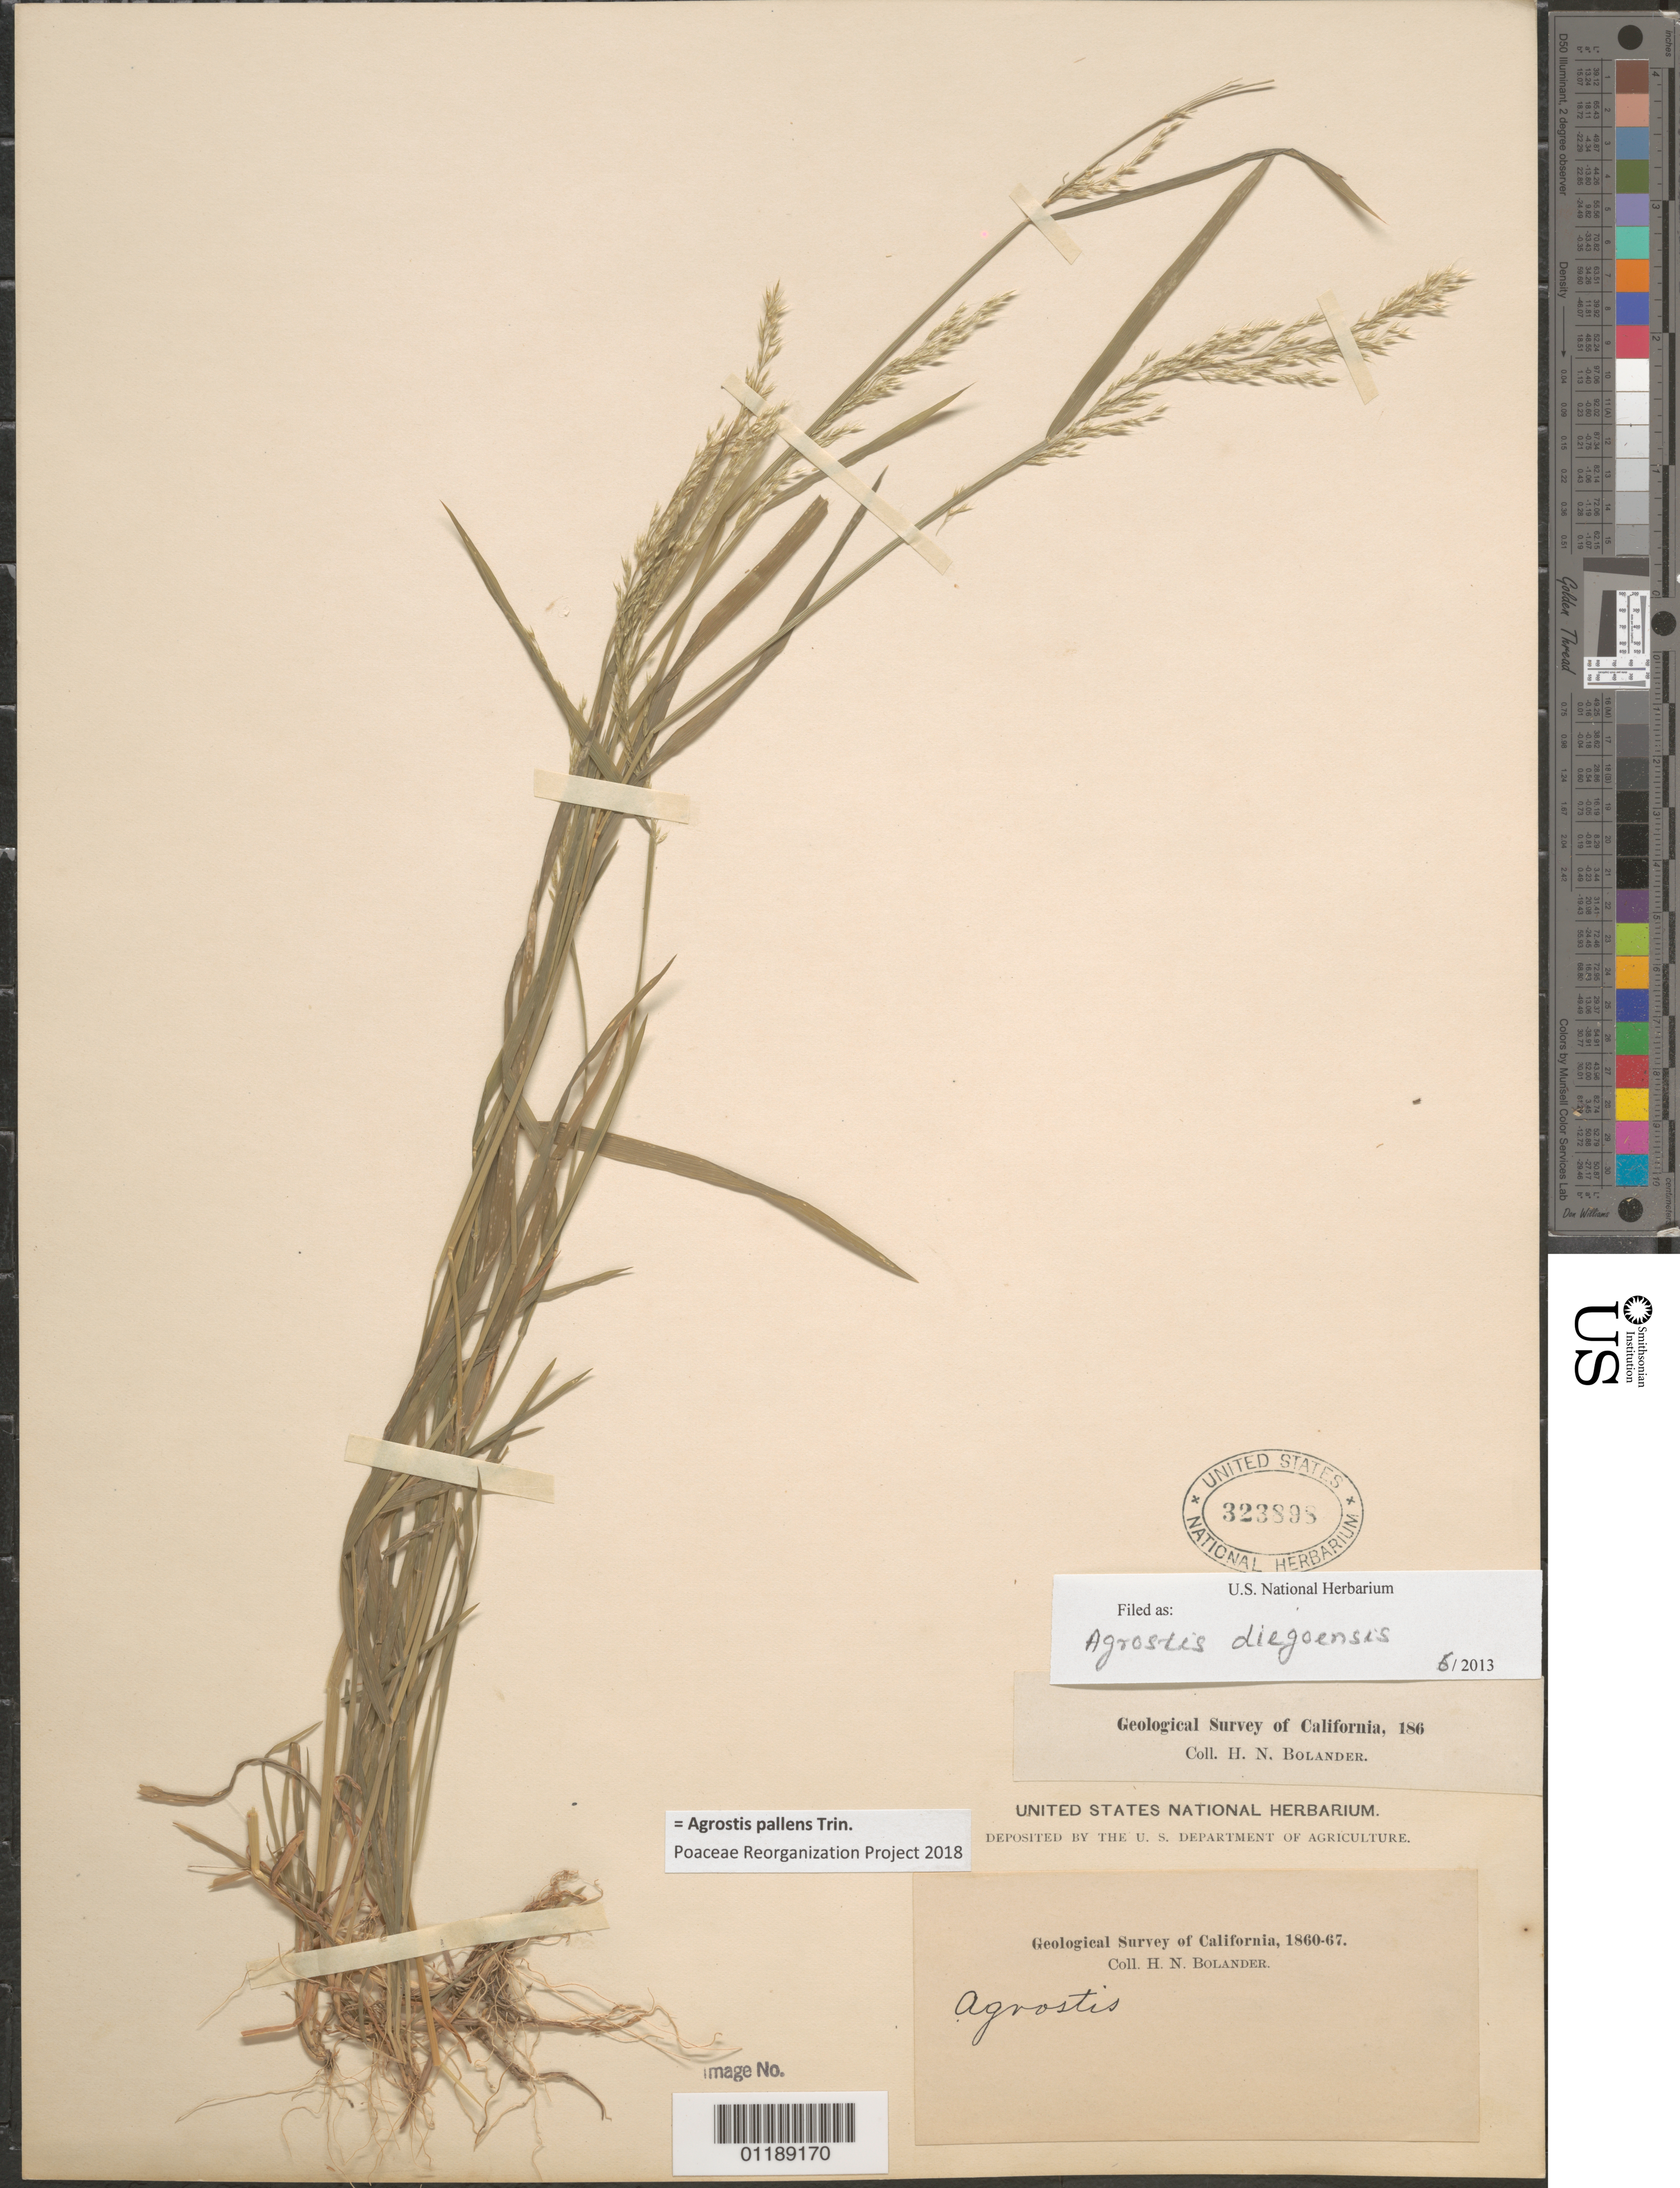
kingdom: Plantae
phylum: Tracheophyta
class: Liliopsida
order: Poales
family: Poaceae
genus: Agrostis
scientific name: Agrostis pallens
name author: Trin.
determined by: Poaceae Reorganization Project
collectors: H. Bolander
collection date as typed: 1860 to -- -- 1867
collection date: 1860/1867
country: United States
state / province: California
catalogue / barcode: US 323898